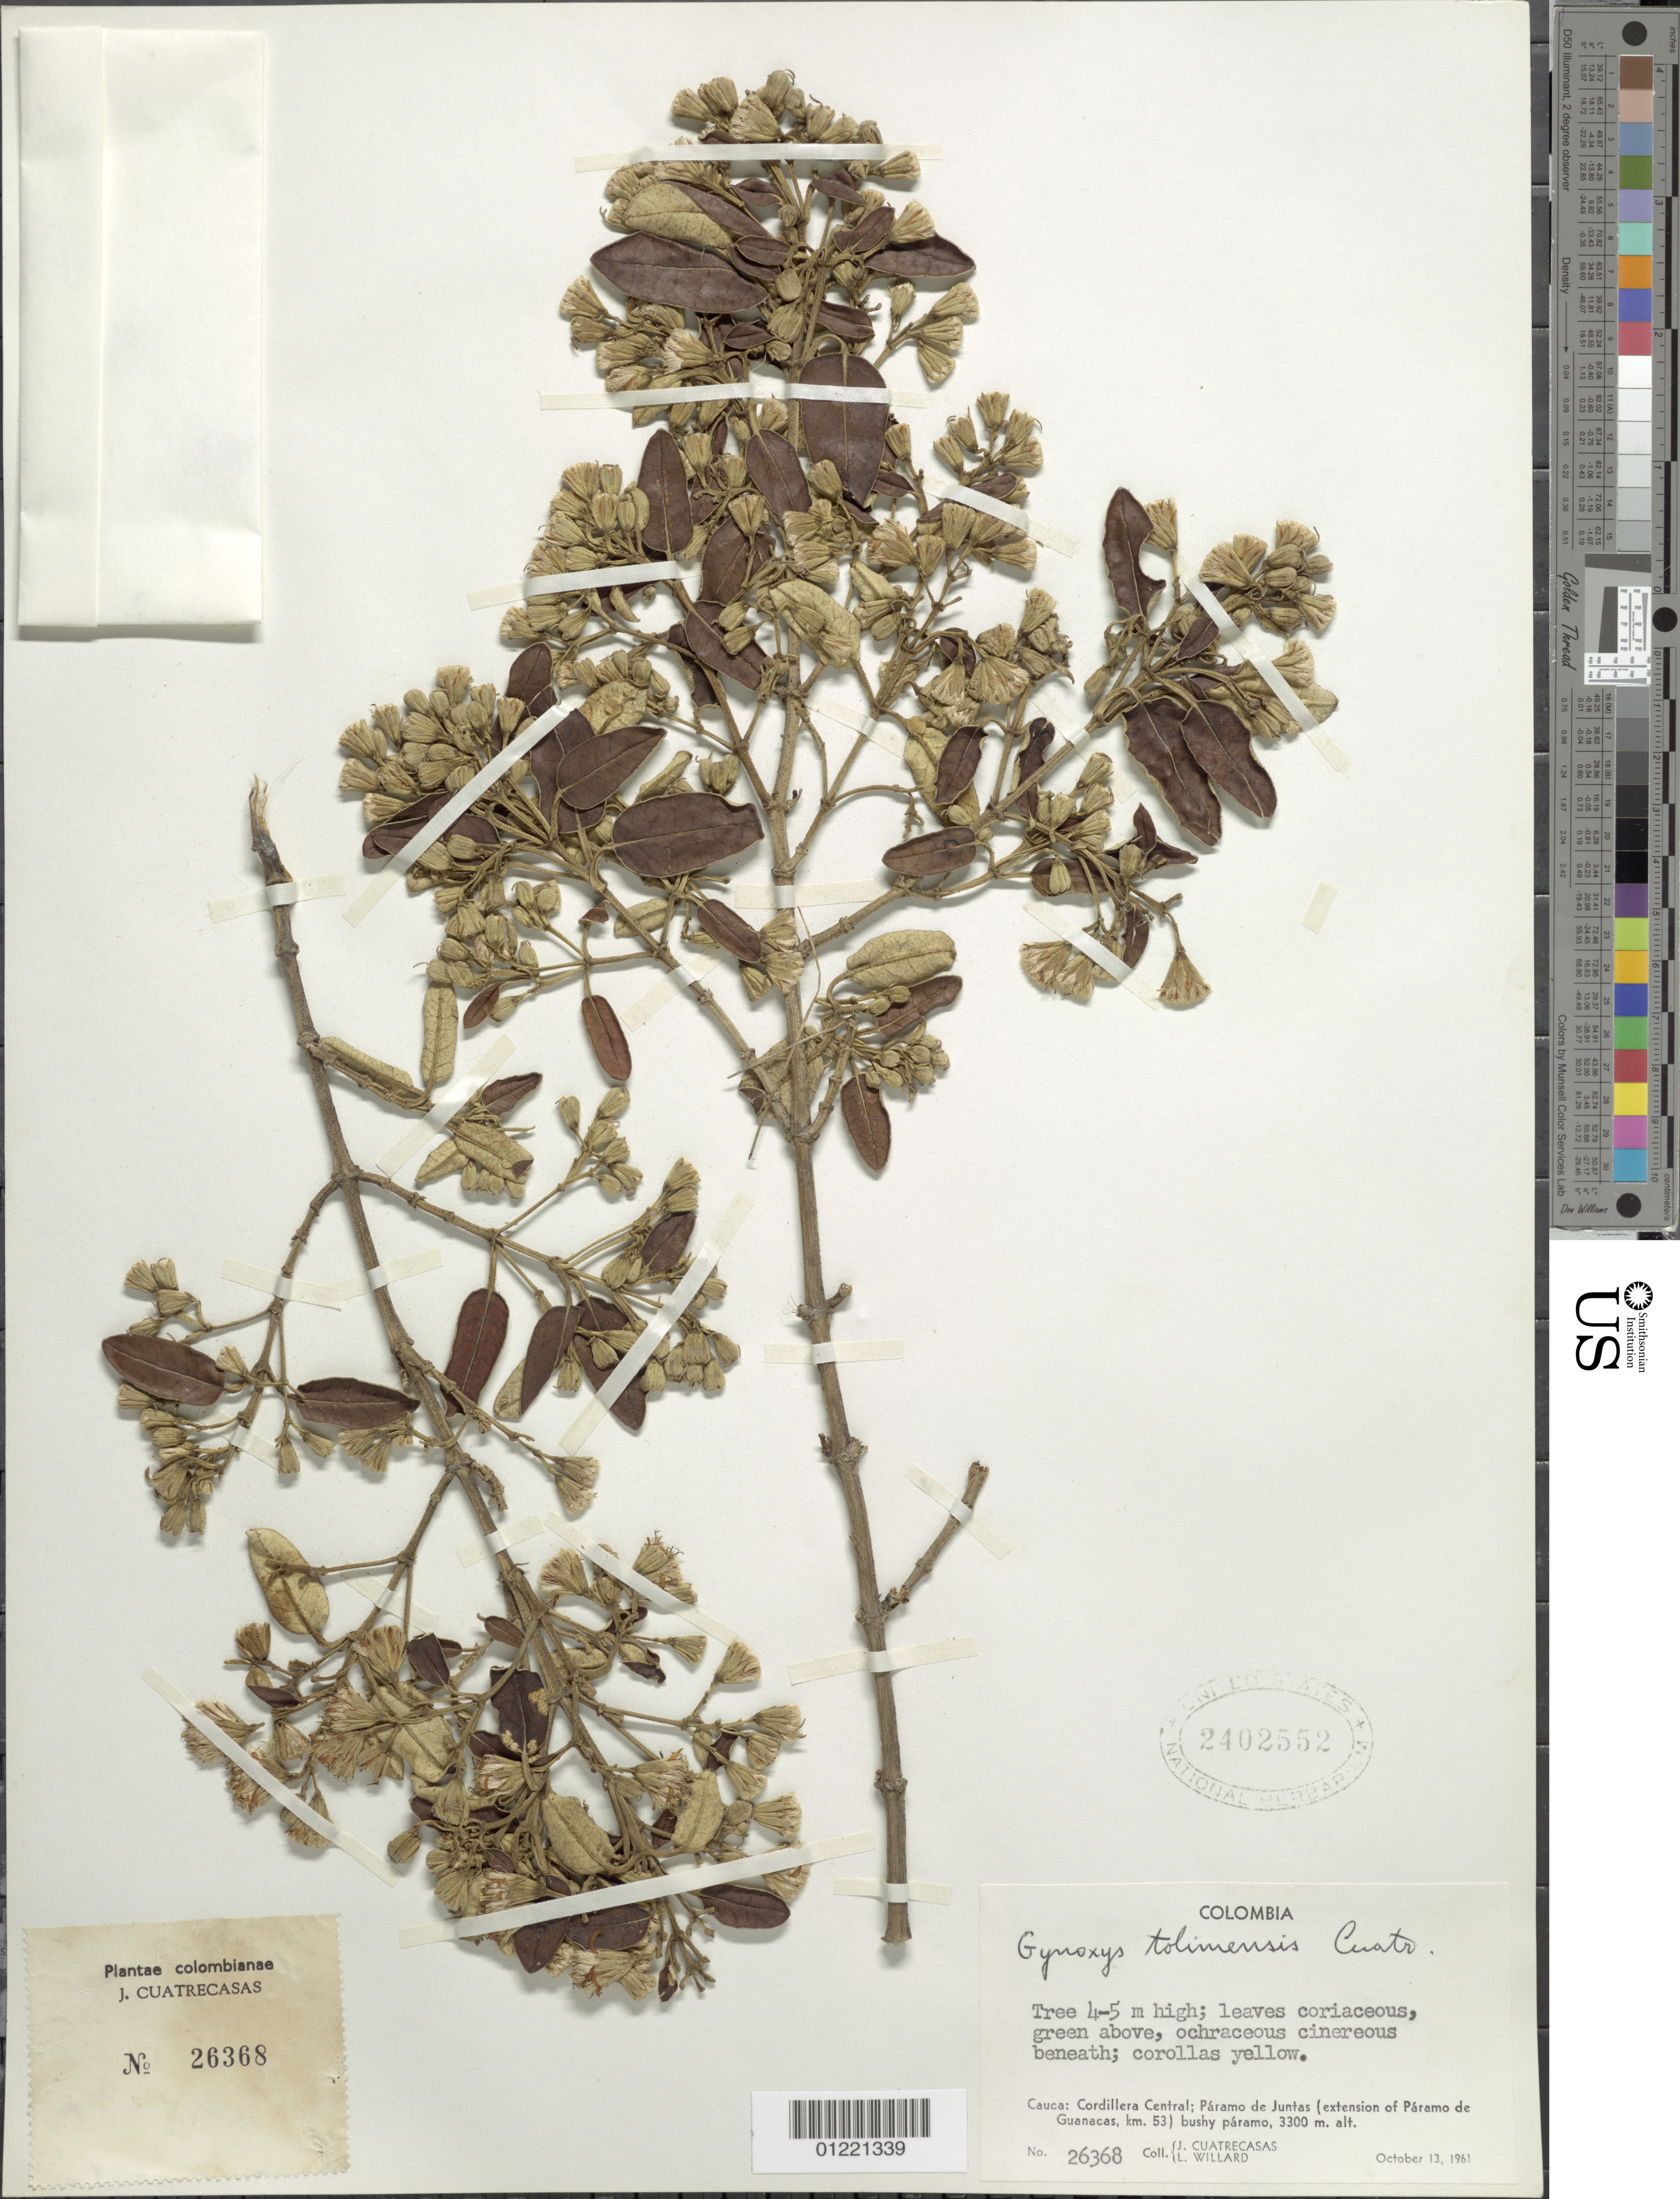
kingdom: Plantae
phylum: Tracheophyta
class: Magnoliopsida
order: Asterales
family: Asteraceae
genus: Gynoxys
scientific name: Gynoxys tolimensis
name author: Cuatrec.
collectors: J. Cuatrecasas & L. Willard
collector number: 26368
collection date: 1961-10-13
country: Colombia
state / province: Cauca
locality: Cordillera Central: Paramo de Juntas (extension of Paramo de Guanacas, km. 53)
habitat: bushy páramo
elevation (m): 3300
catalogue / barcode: US 2402552